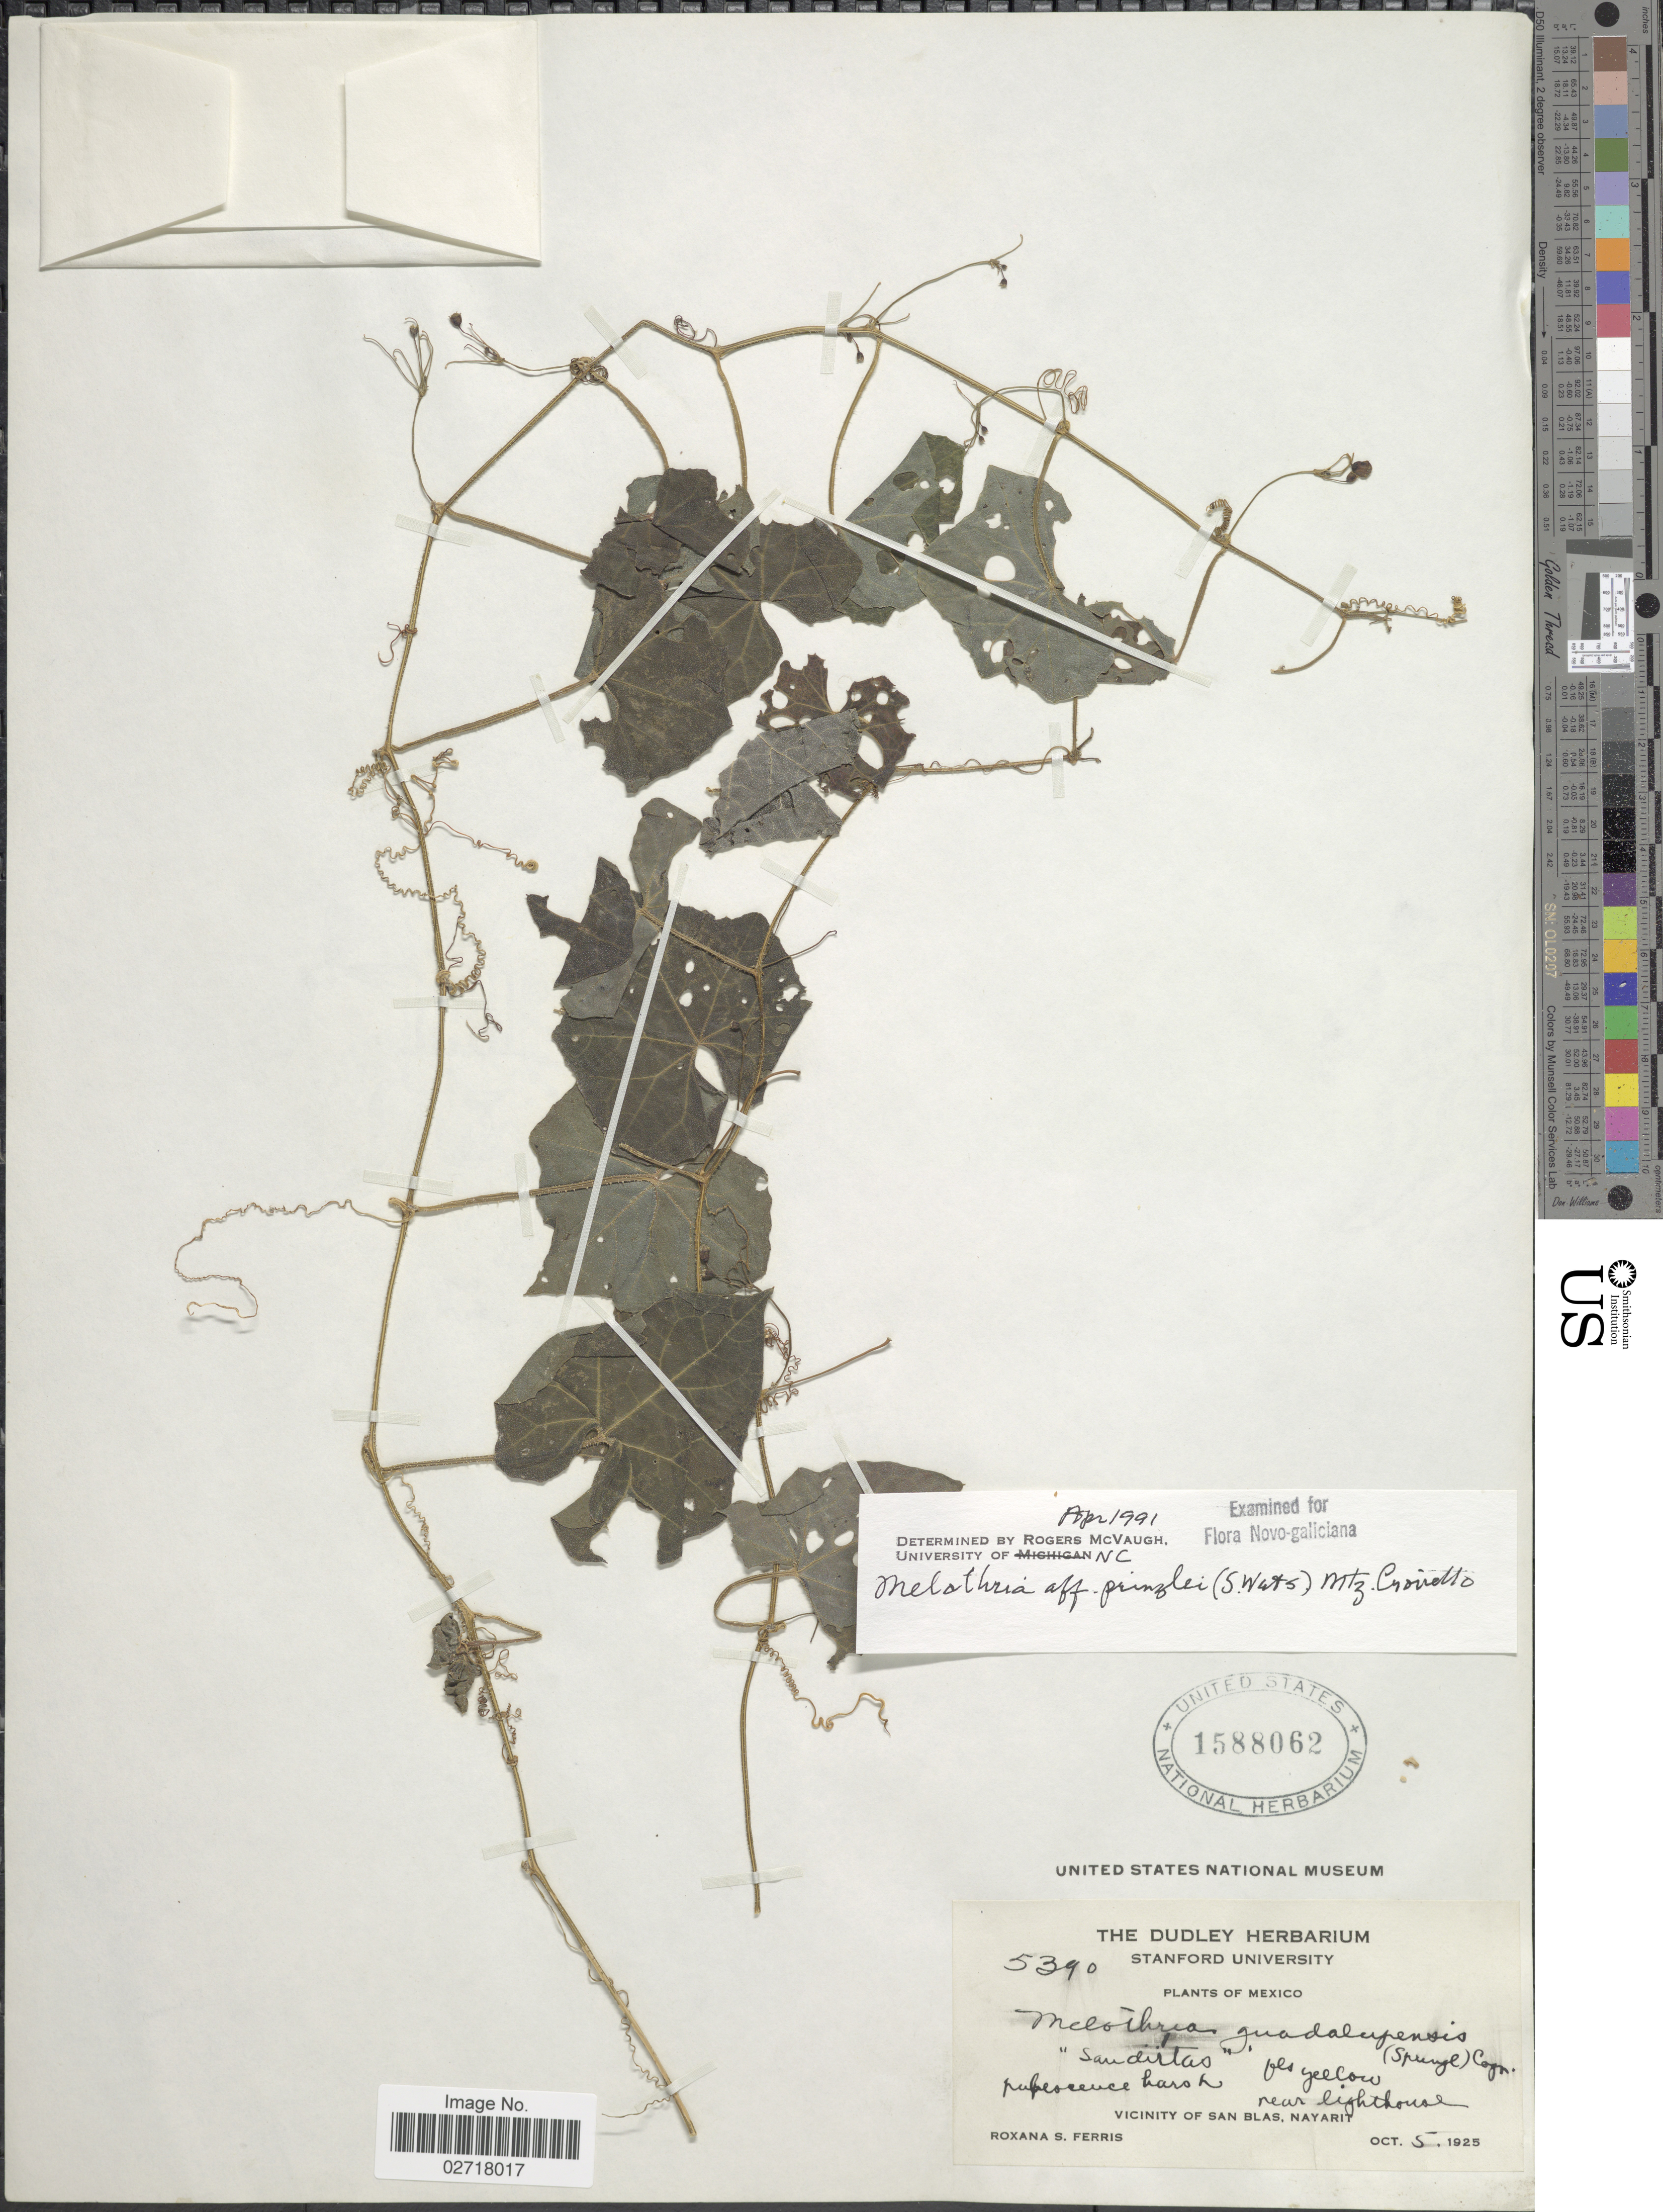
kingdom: Plantae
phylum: Tracheophyta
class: Magnoliopsida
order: Cucurbitales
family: Cucurbitaceae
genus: Melothria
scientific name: Melothria pringlei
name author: (S. Watson) Mart. Crov.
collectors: R. S. Ferris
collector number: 5390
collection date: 1925-10-05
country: Mexico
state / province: Nayarit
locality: Near lighthouse. Vicinity of San Blas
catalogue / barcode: US 1588062